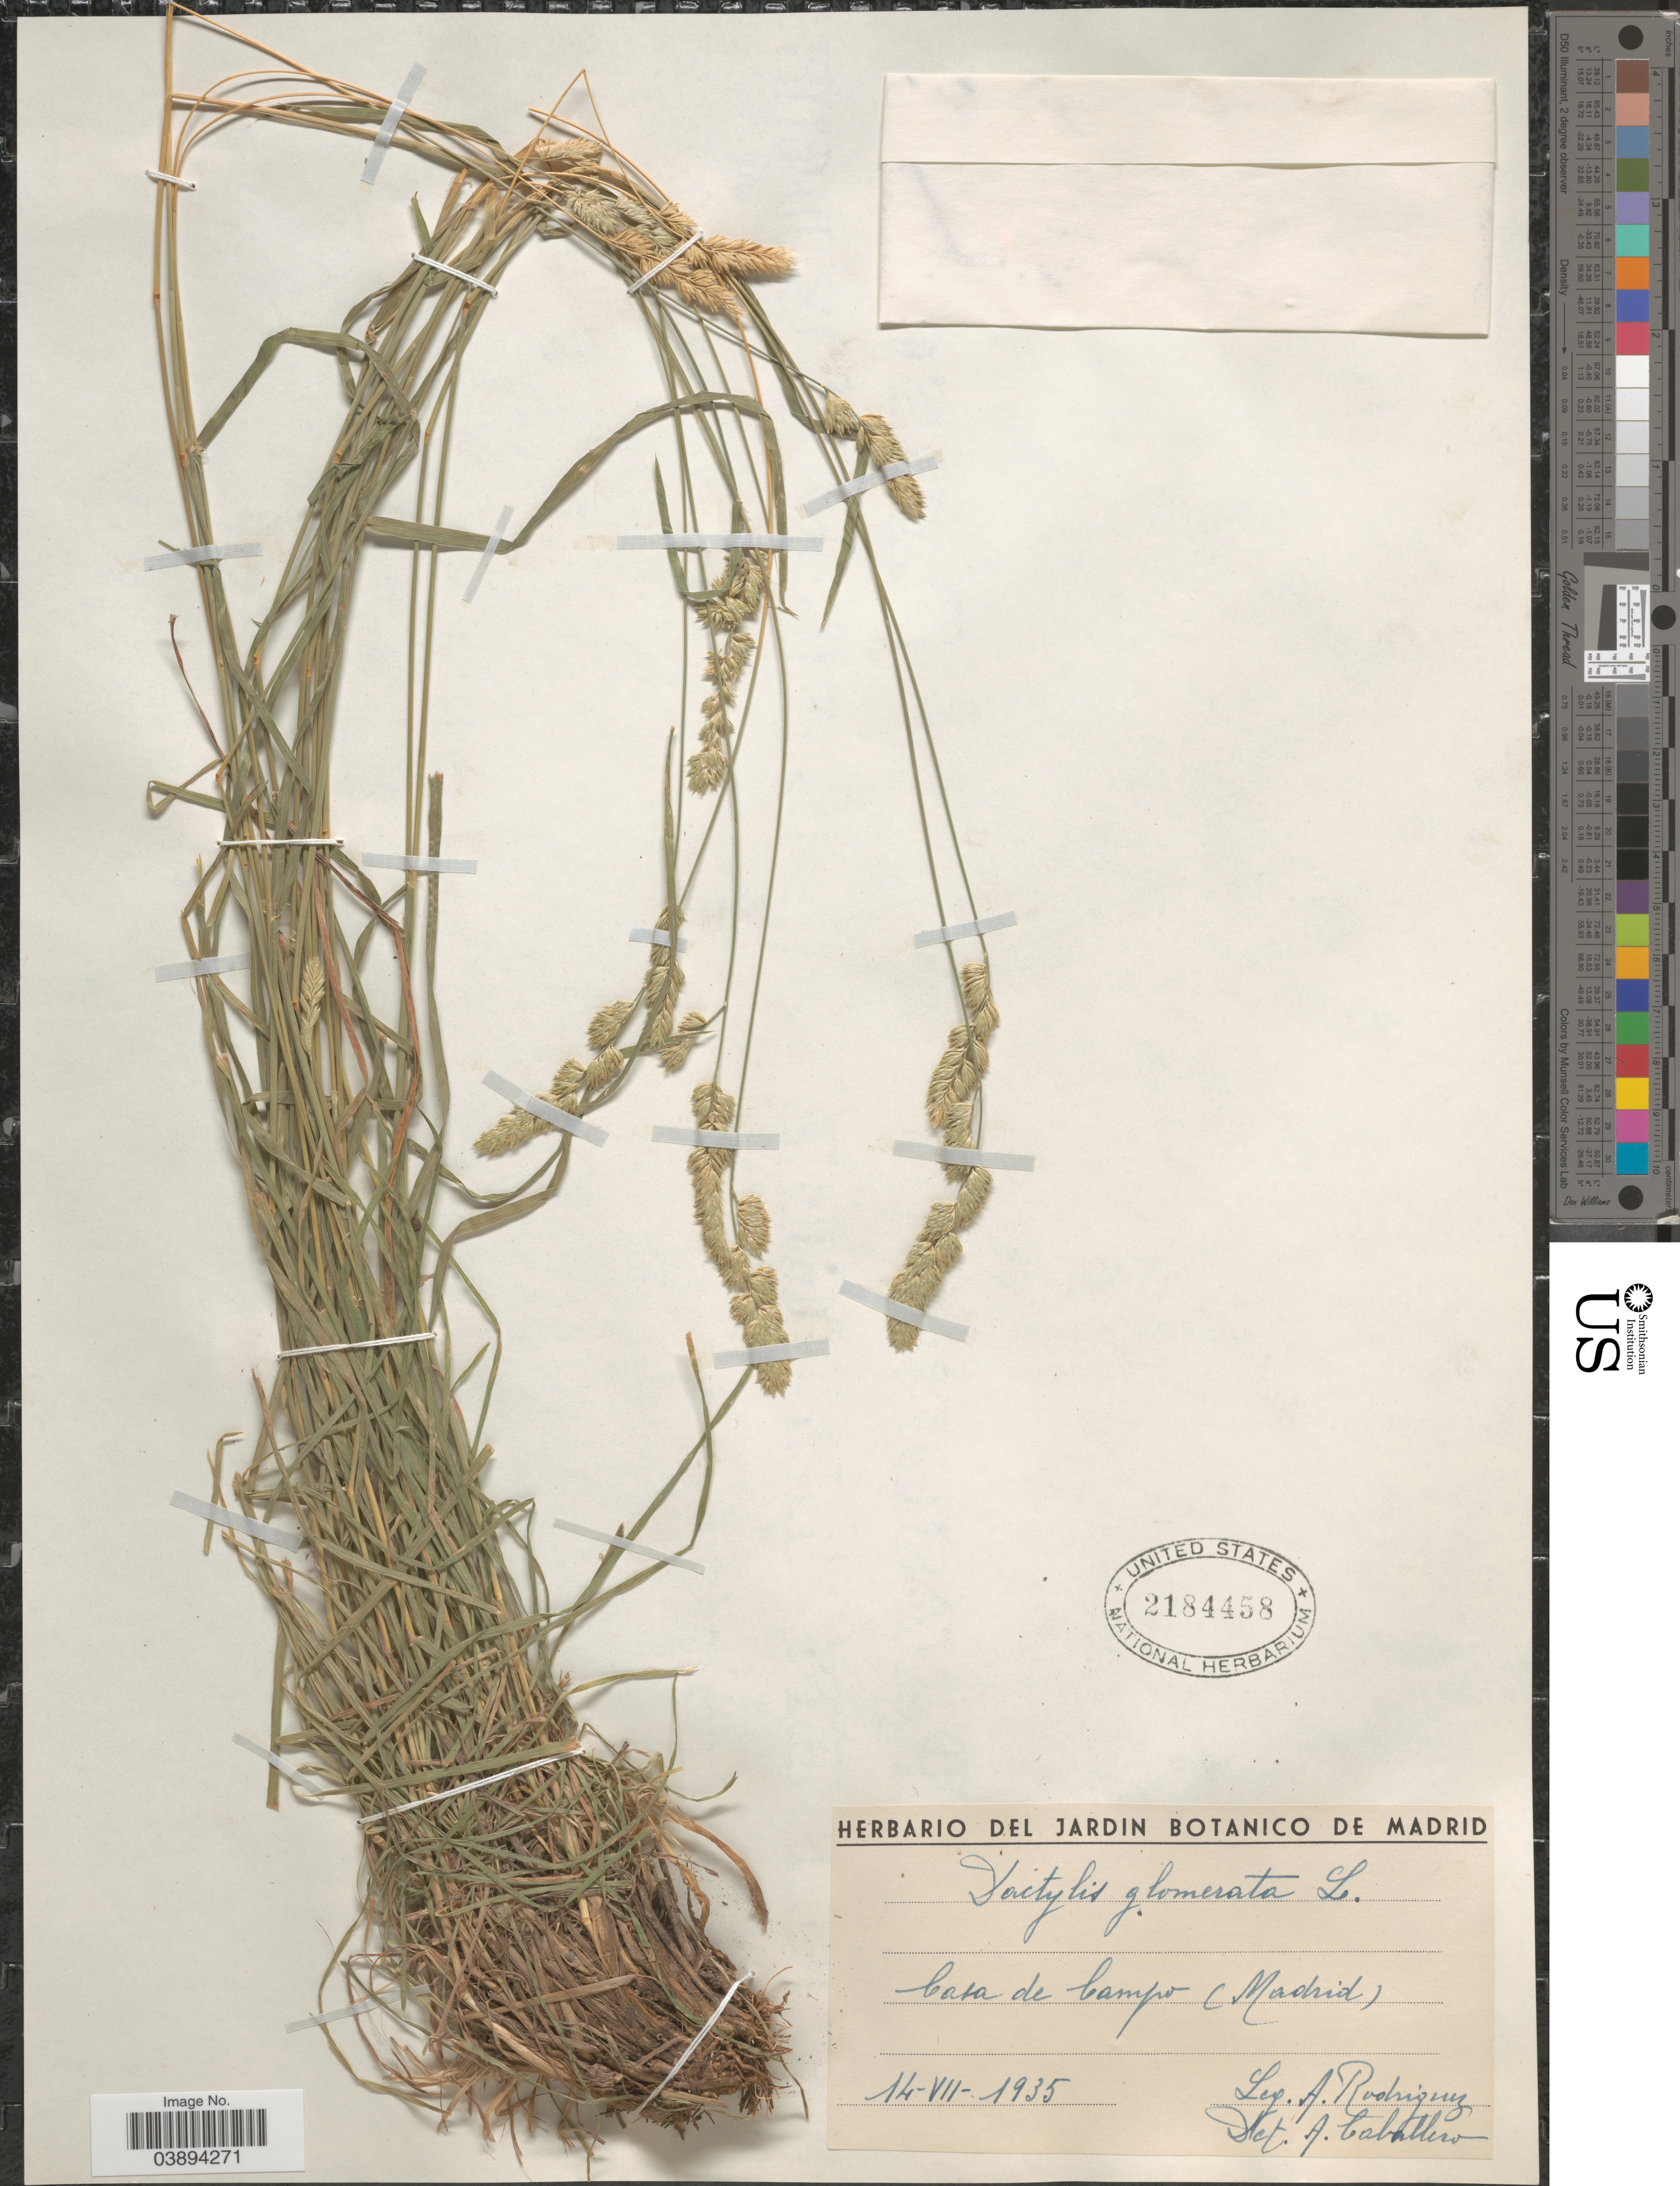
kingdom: Plantae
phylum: Tracheophyta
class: Liliopsida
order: Poales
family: Poaceae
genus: Dactylis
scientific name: Dactylis glomerata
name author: L.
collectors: A. Rodriguez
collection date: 1935-07-14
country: Spain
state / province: Madrid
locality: Casa de Campo.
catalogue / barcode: US 2184458